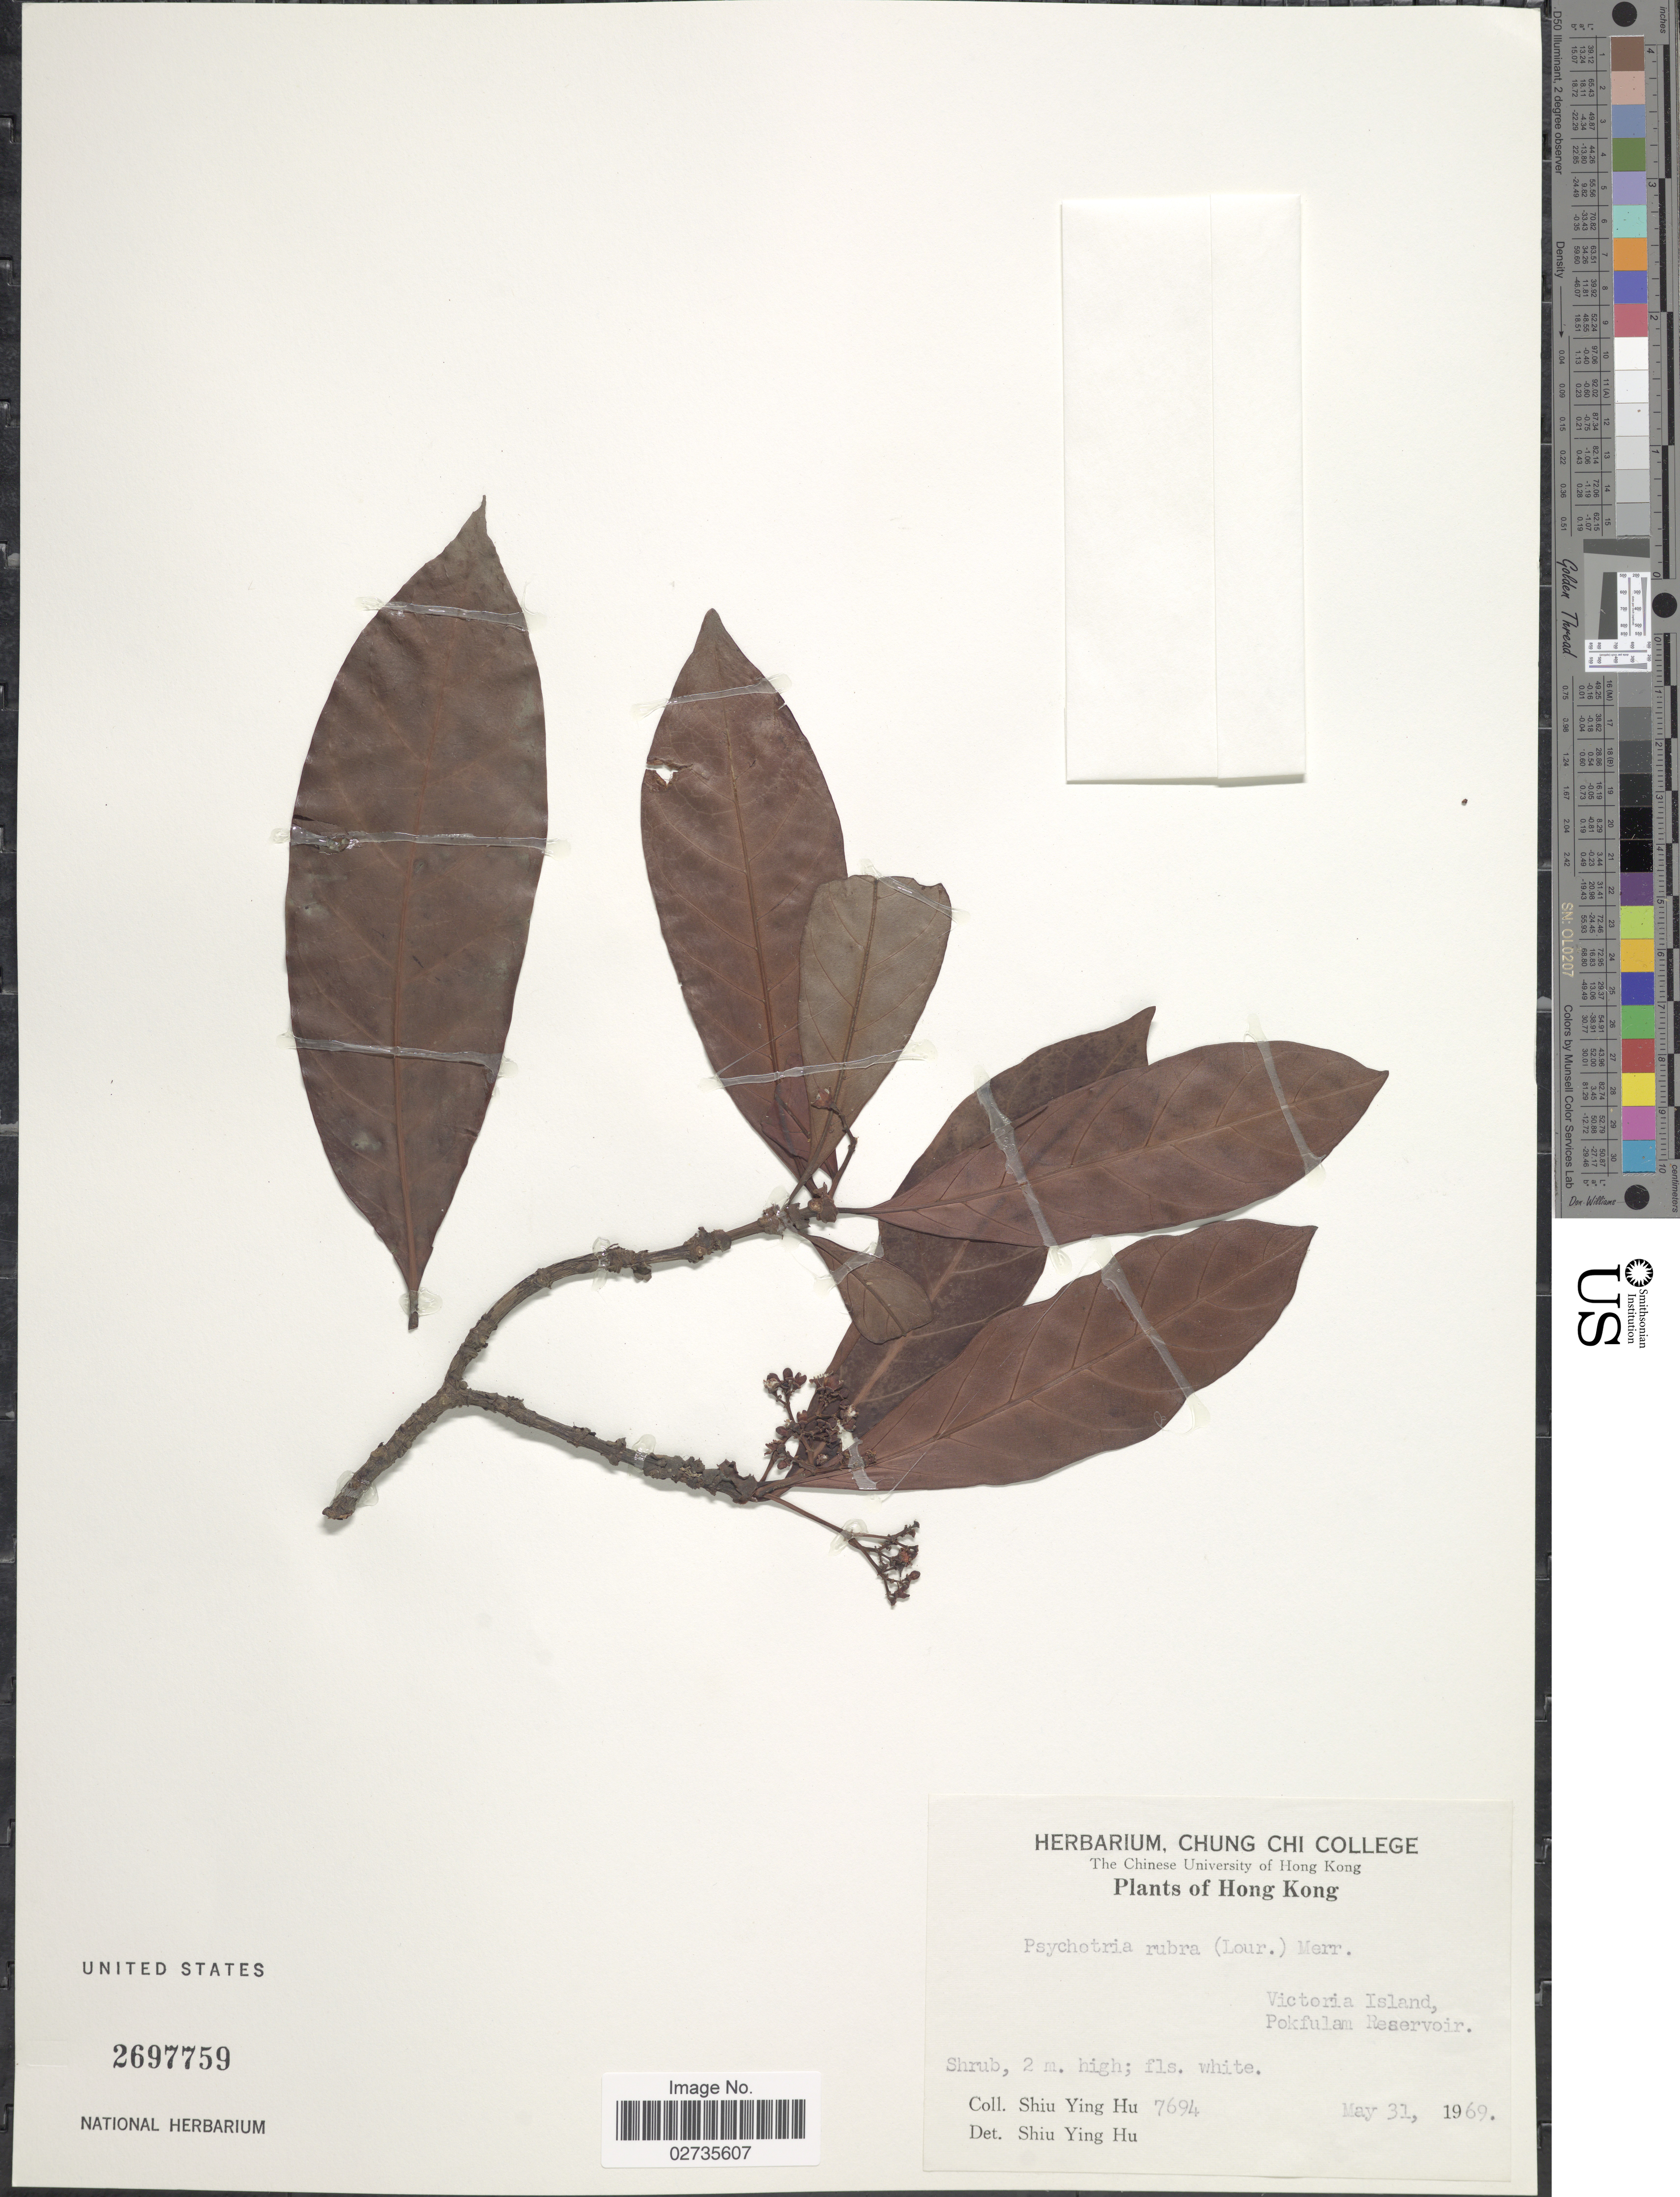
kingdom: Plantae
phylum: Tracheophyta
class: Magnoliopsida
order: Gentianales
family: Rubiaceae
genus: Psychotria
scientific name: Psychotria rubra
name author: (Lour.) Poir.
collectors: S. Y. Hu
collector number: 7694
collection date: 1969-05-31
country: China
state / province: Hong Kong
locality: Victoria Island, Pokfulam Reservoir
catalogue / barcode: US 2697759